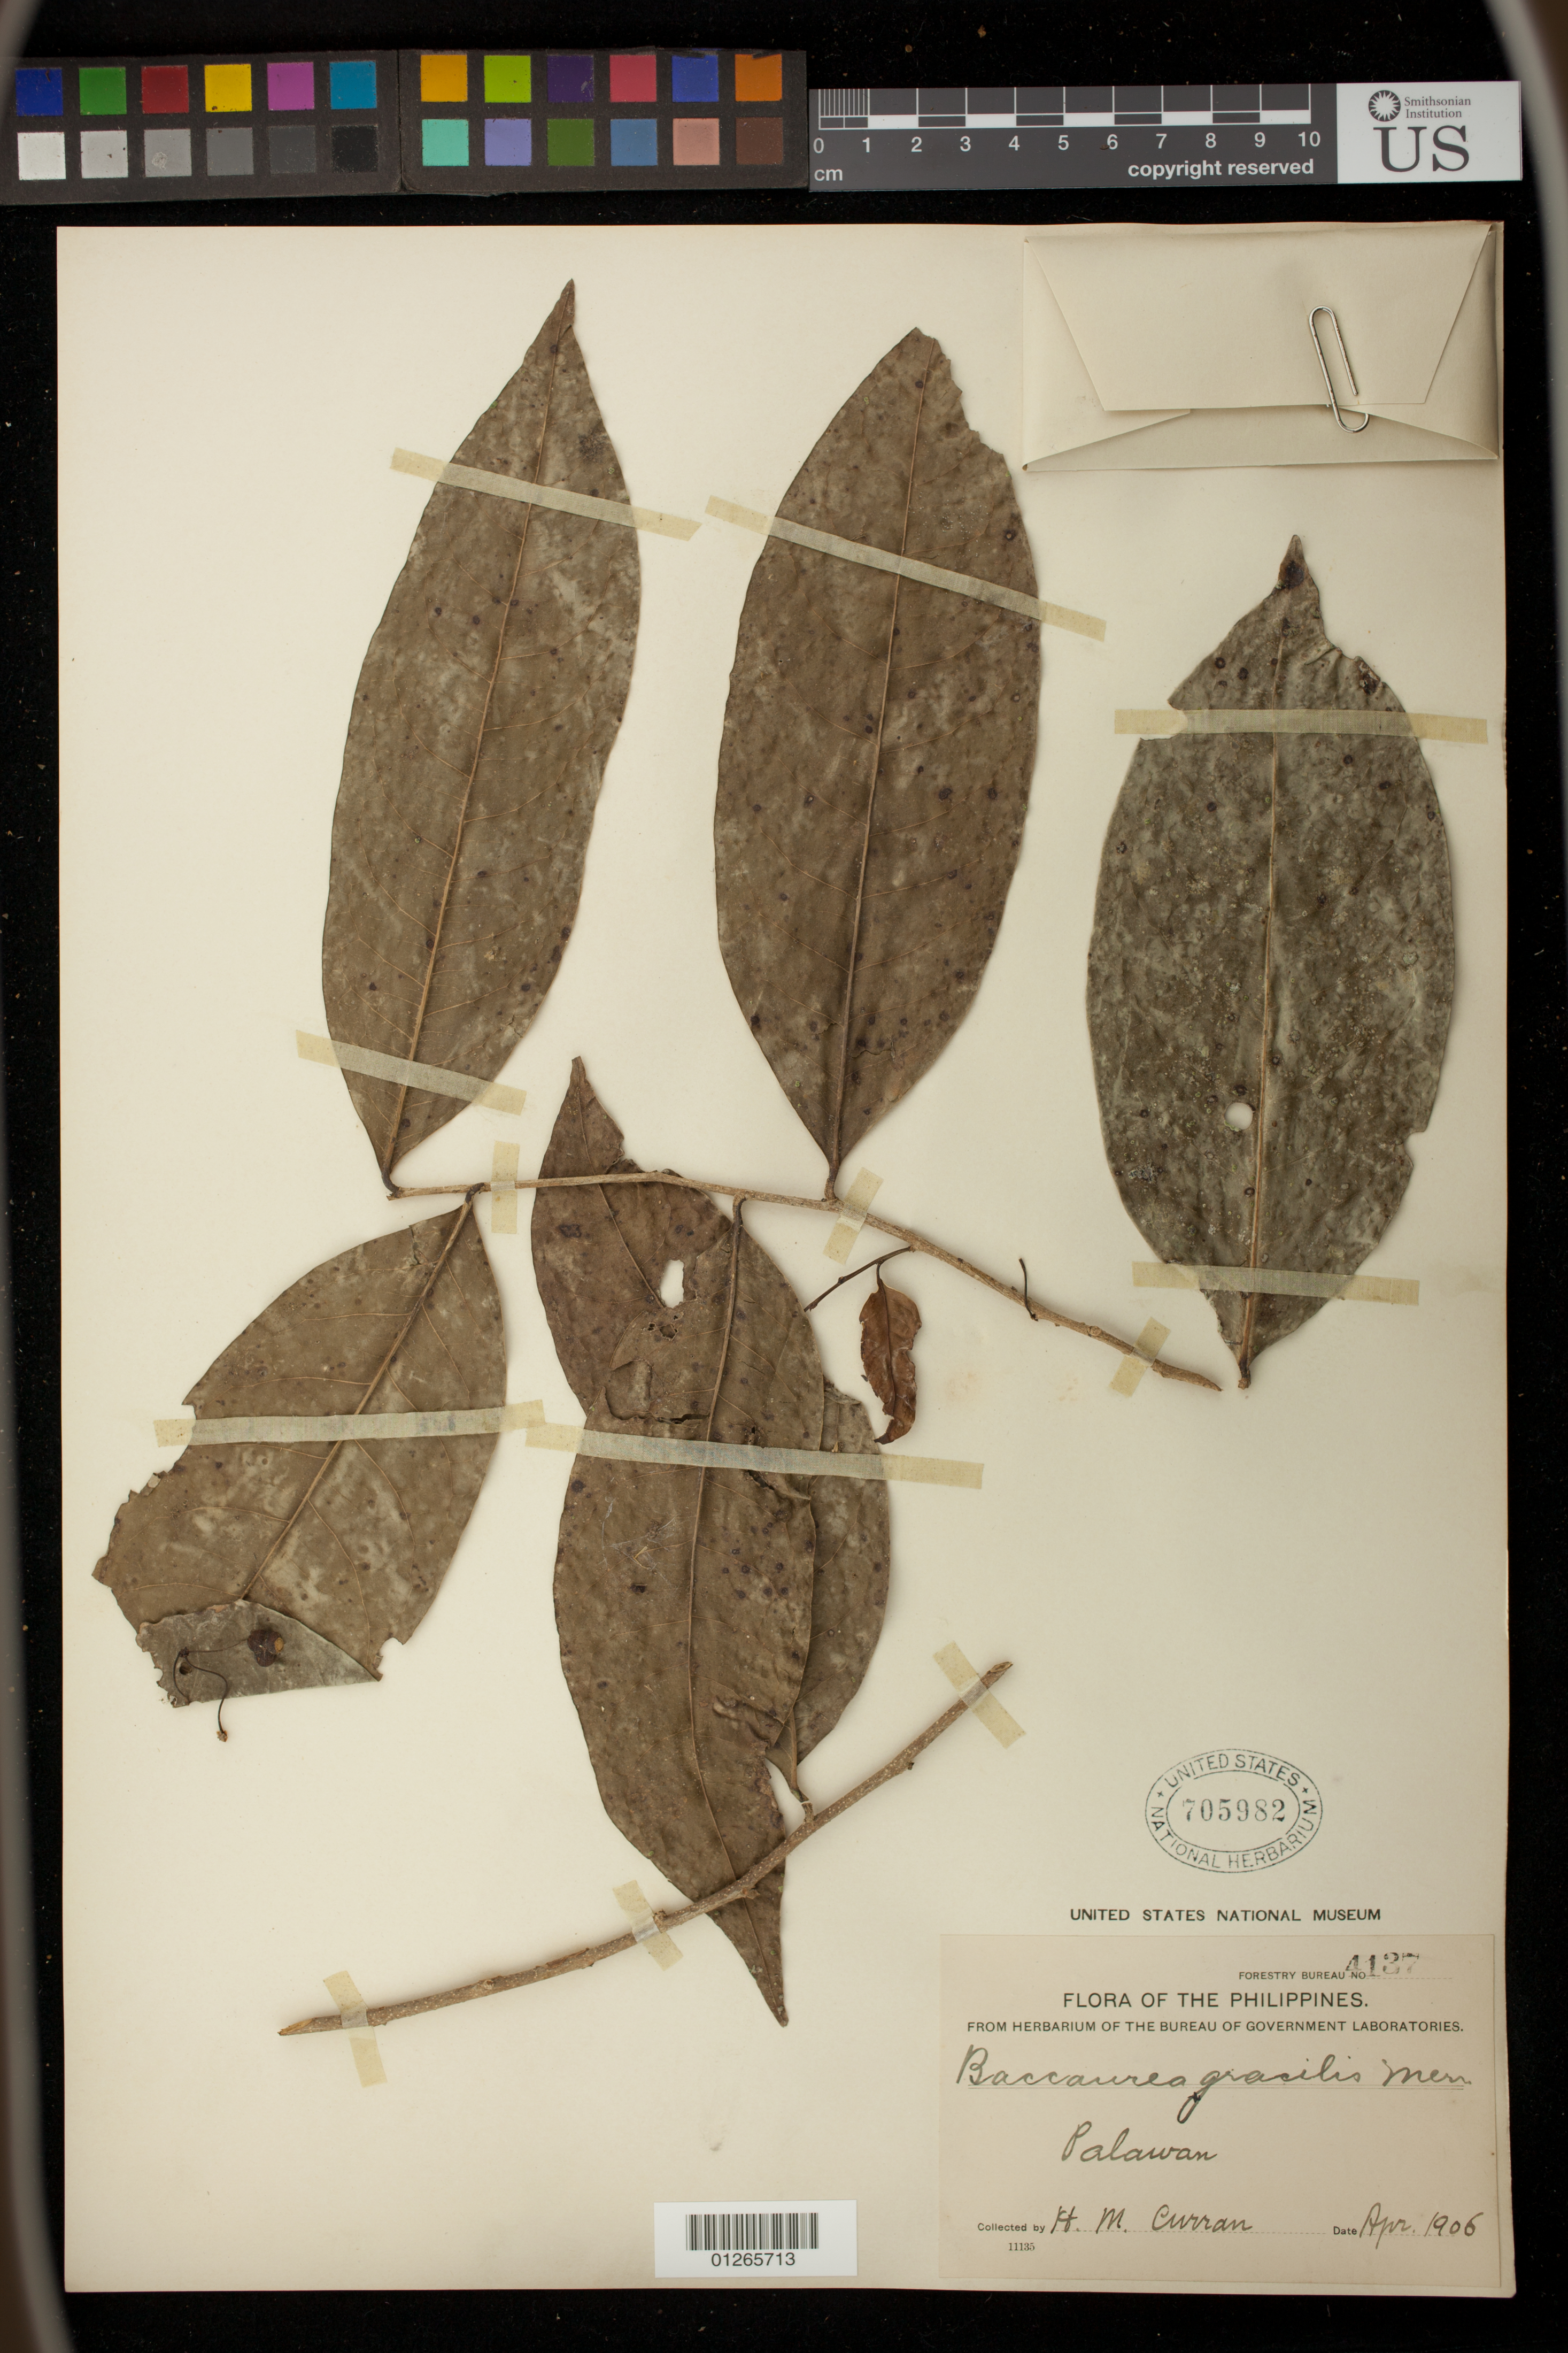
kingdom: Plantae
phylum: Tracheophyta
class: Magnoliopsida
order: Malpighiales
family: Phyllanthaceae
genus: Richeriella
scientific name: Richeriella gracilis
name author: (Merr.) Pax & K. Hoffm.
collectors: H. M. Curran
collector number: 4137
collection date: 1906-04-01/1906-04-30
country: Philippines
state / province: Mimaropa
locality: Palawan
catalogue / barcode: US 705982